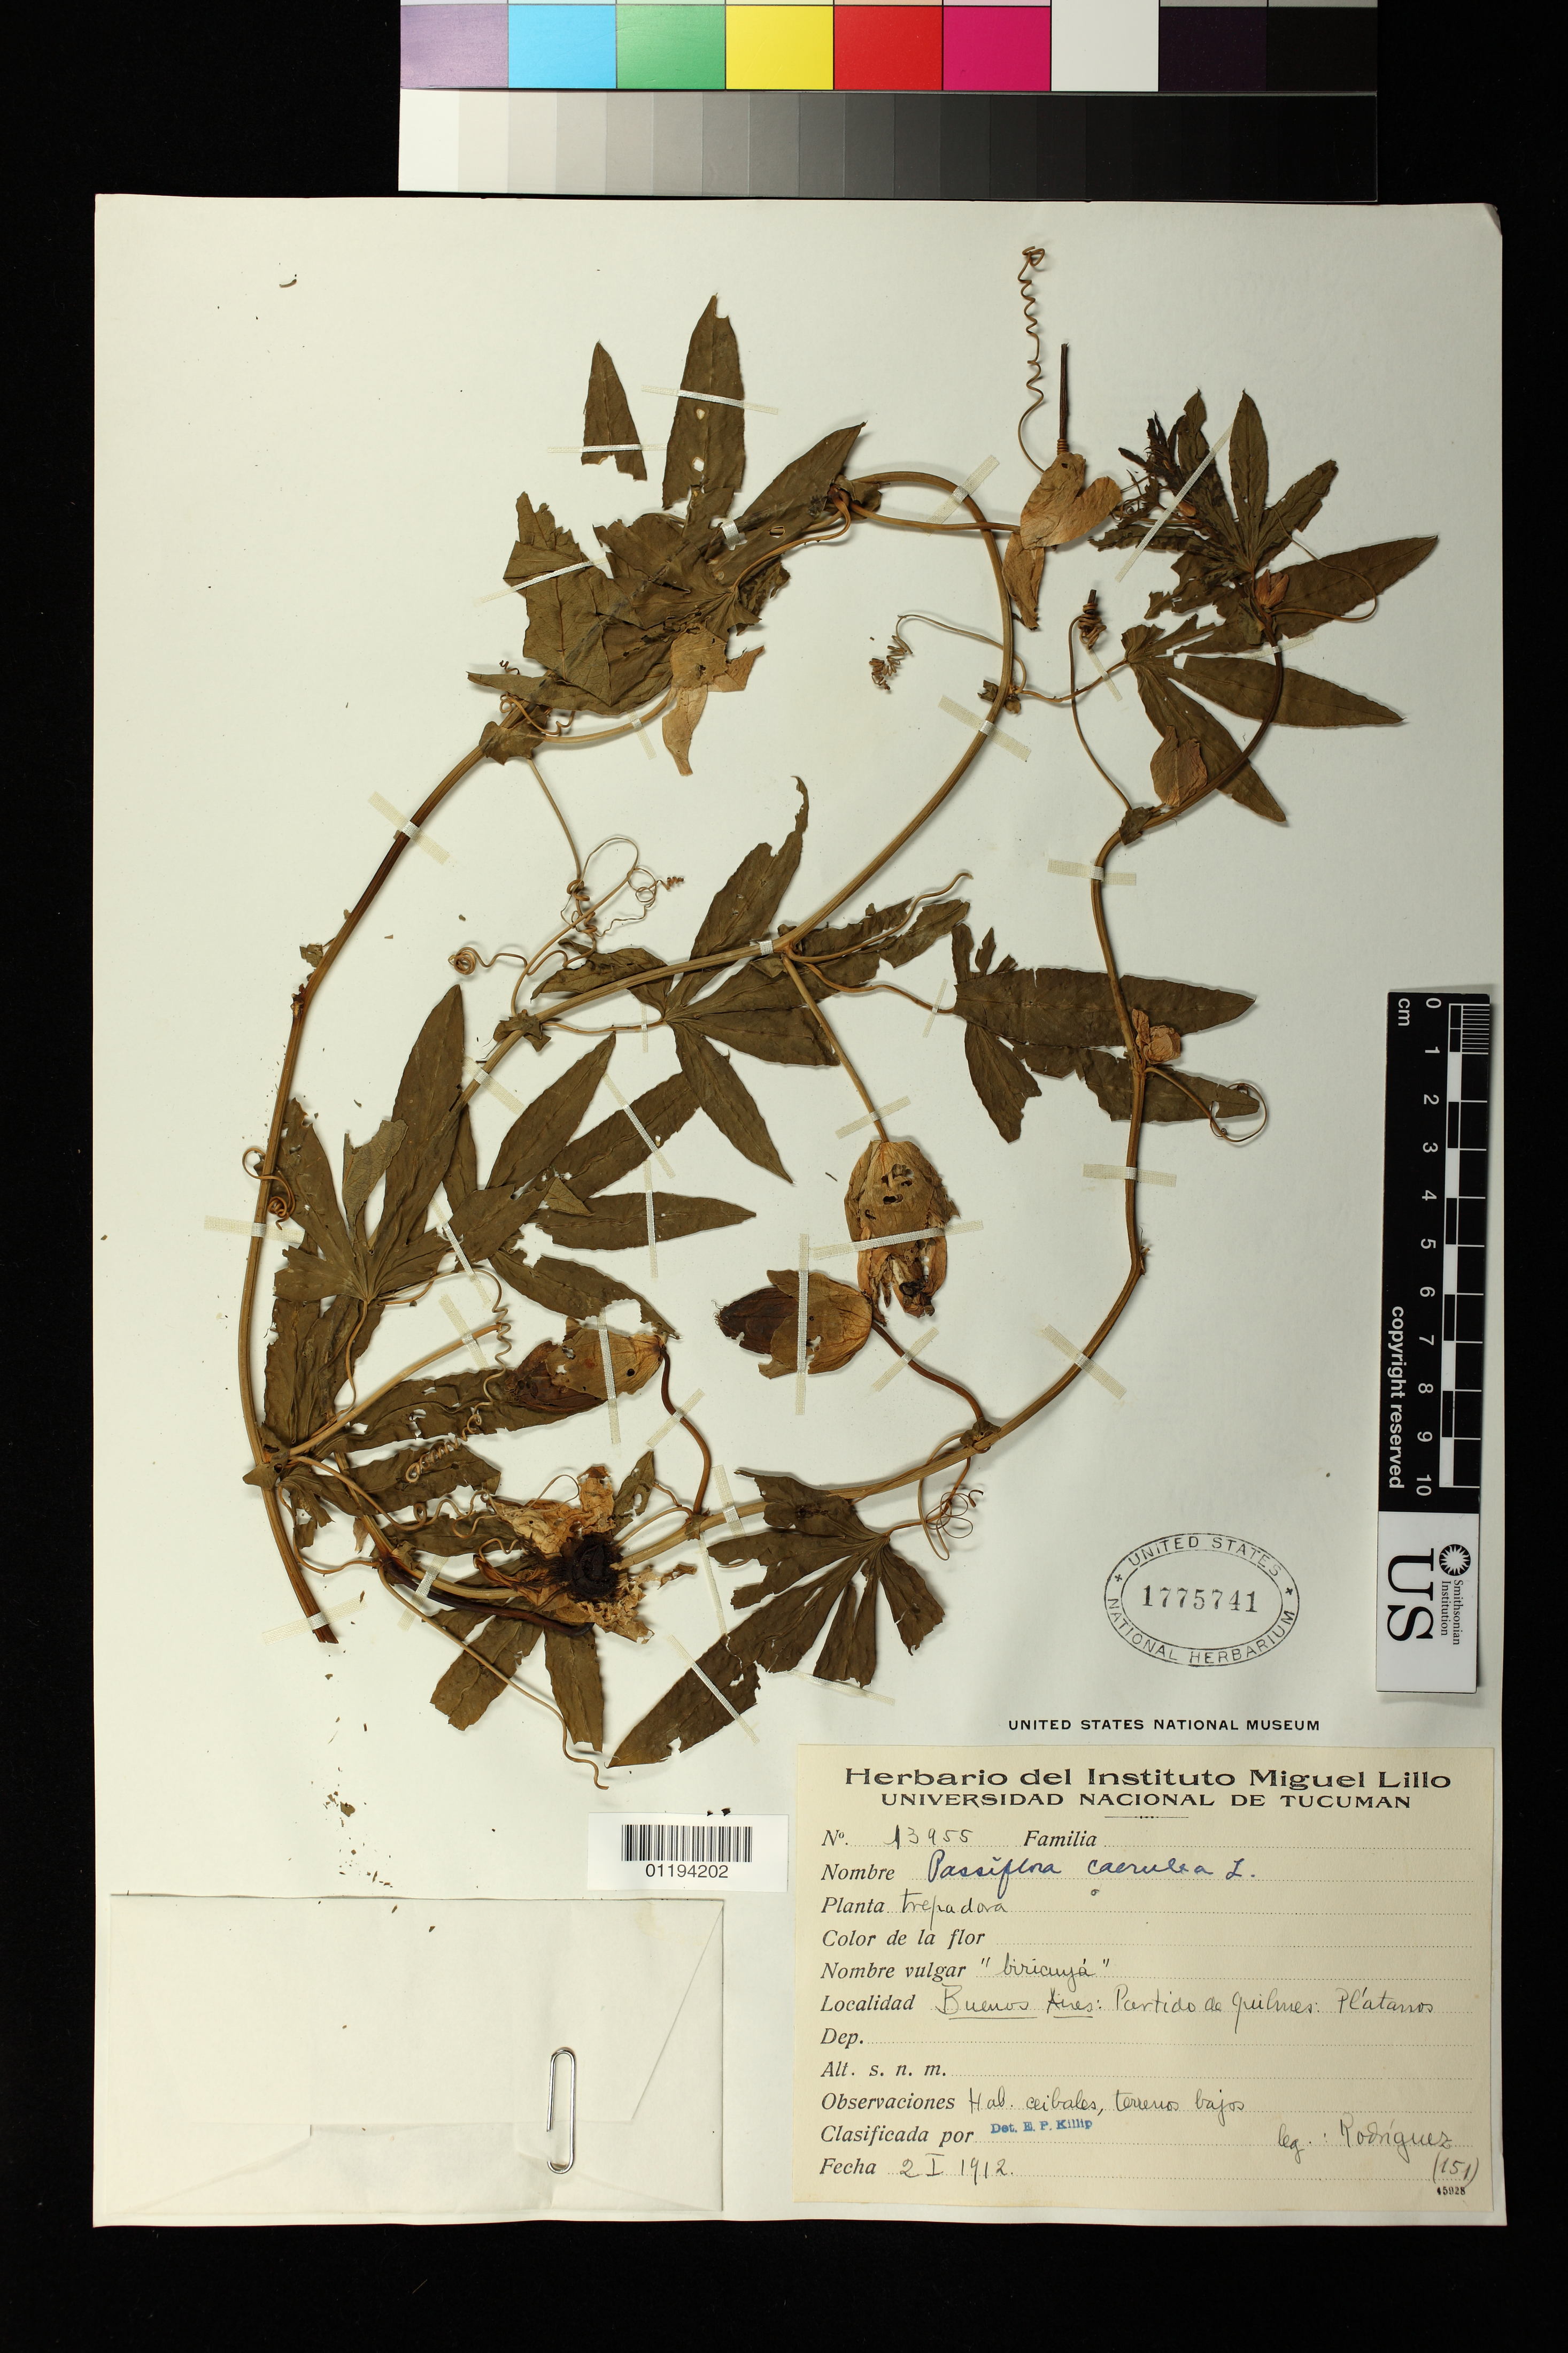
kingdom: Plantae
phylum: Tracheophyta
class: Magnoliopsida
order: Malpighiales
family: Passifloraceae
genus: Passiflora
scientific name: Passiflora caerulea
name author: L.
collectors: Rodriguez, --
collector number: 151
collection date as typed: Jan 2 1912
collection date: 1912-01-02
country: Argentina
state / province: Buenos AIres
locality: Partido de Guilmes: Platanos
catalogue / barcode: US 1775741